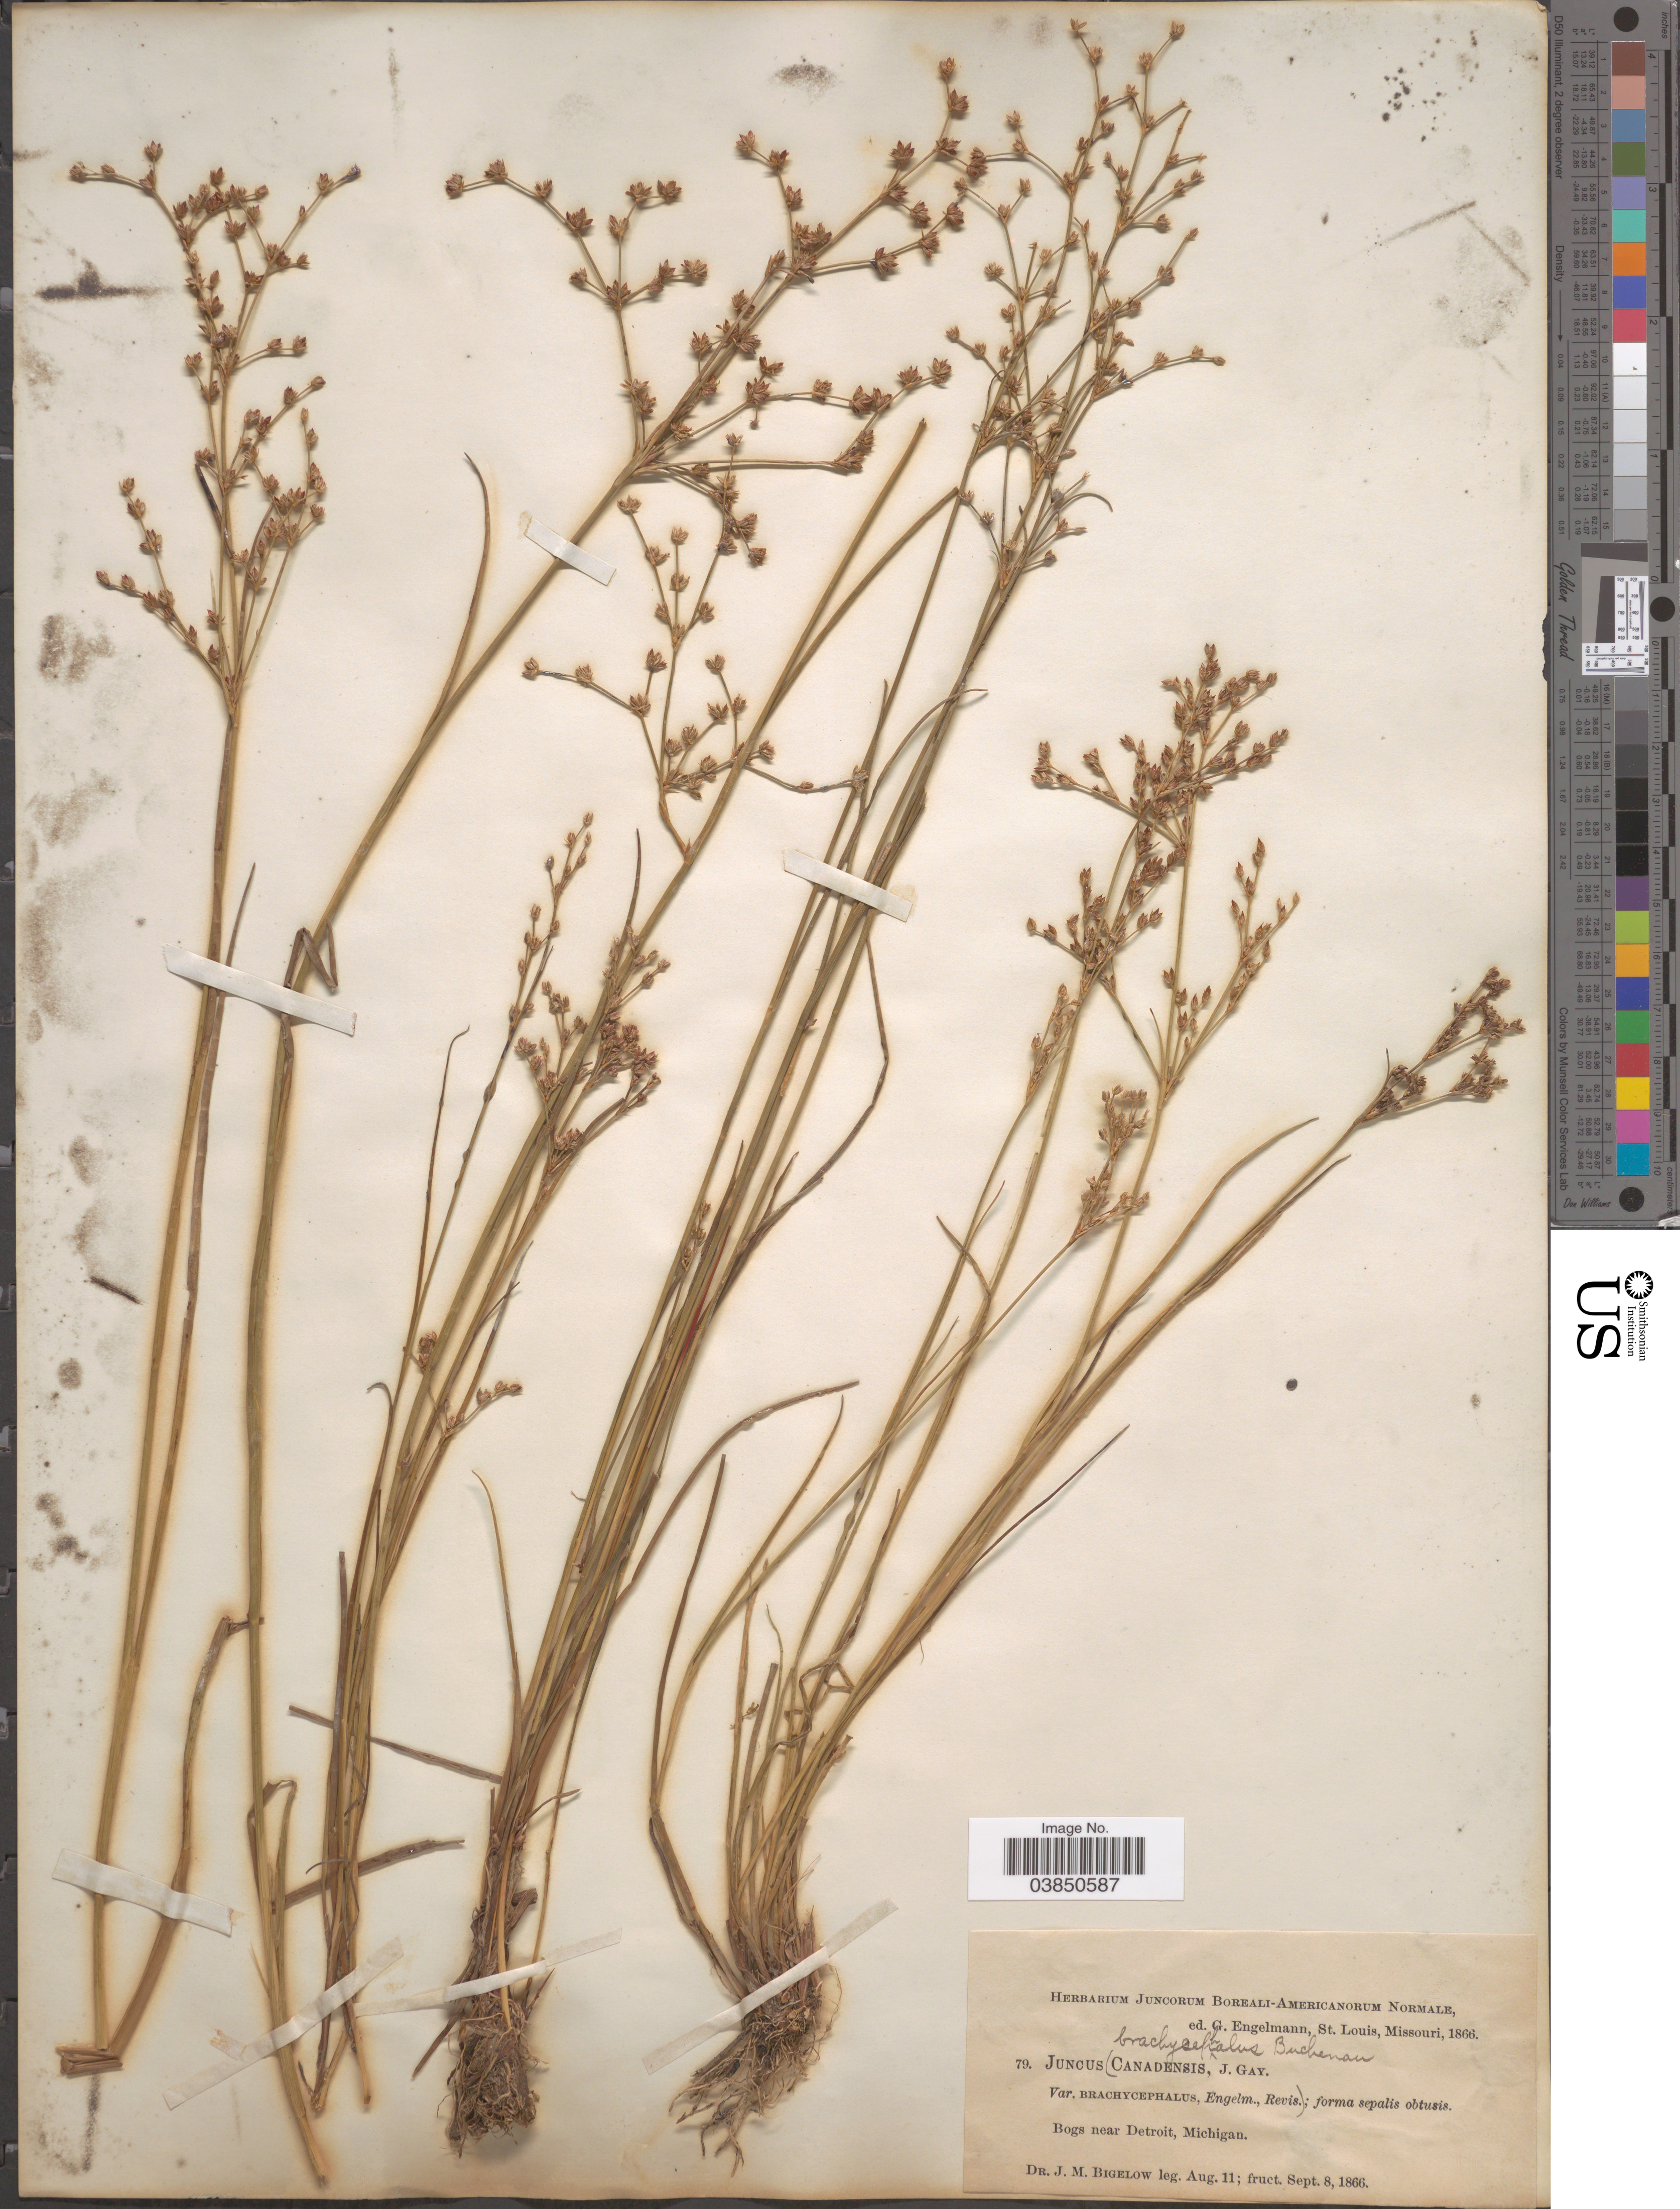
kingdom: Plantae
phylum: Tracheophyta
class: Liliopsida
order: Poales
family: Juncaceae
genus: Juncus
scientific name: Juncus brachycephalus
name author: (Engelm.) Buchenau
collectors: J. M. Bigelow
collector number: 79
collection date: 1866-08-11/1866-09-08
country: United States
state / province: Michigan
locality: Bogs near Detroit.